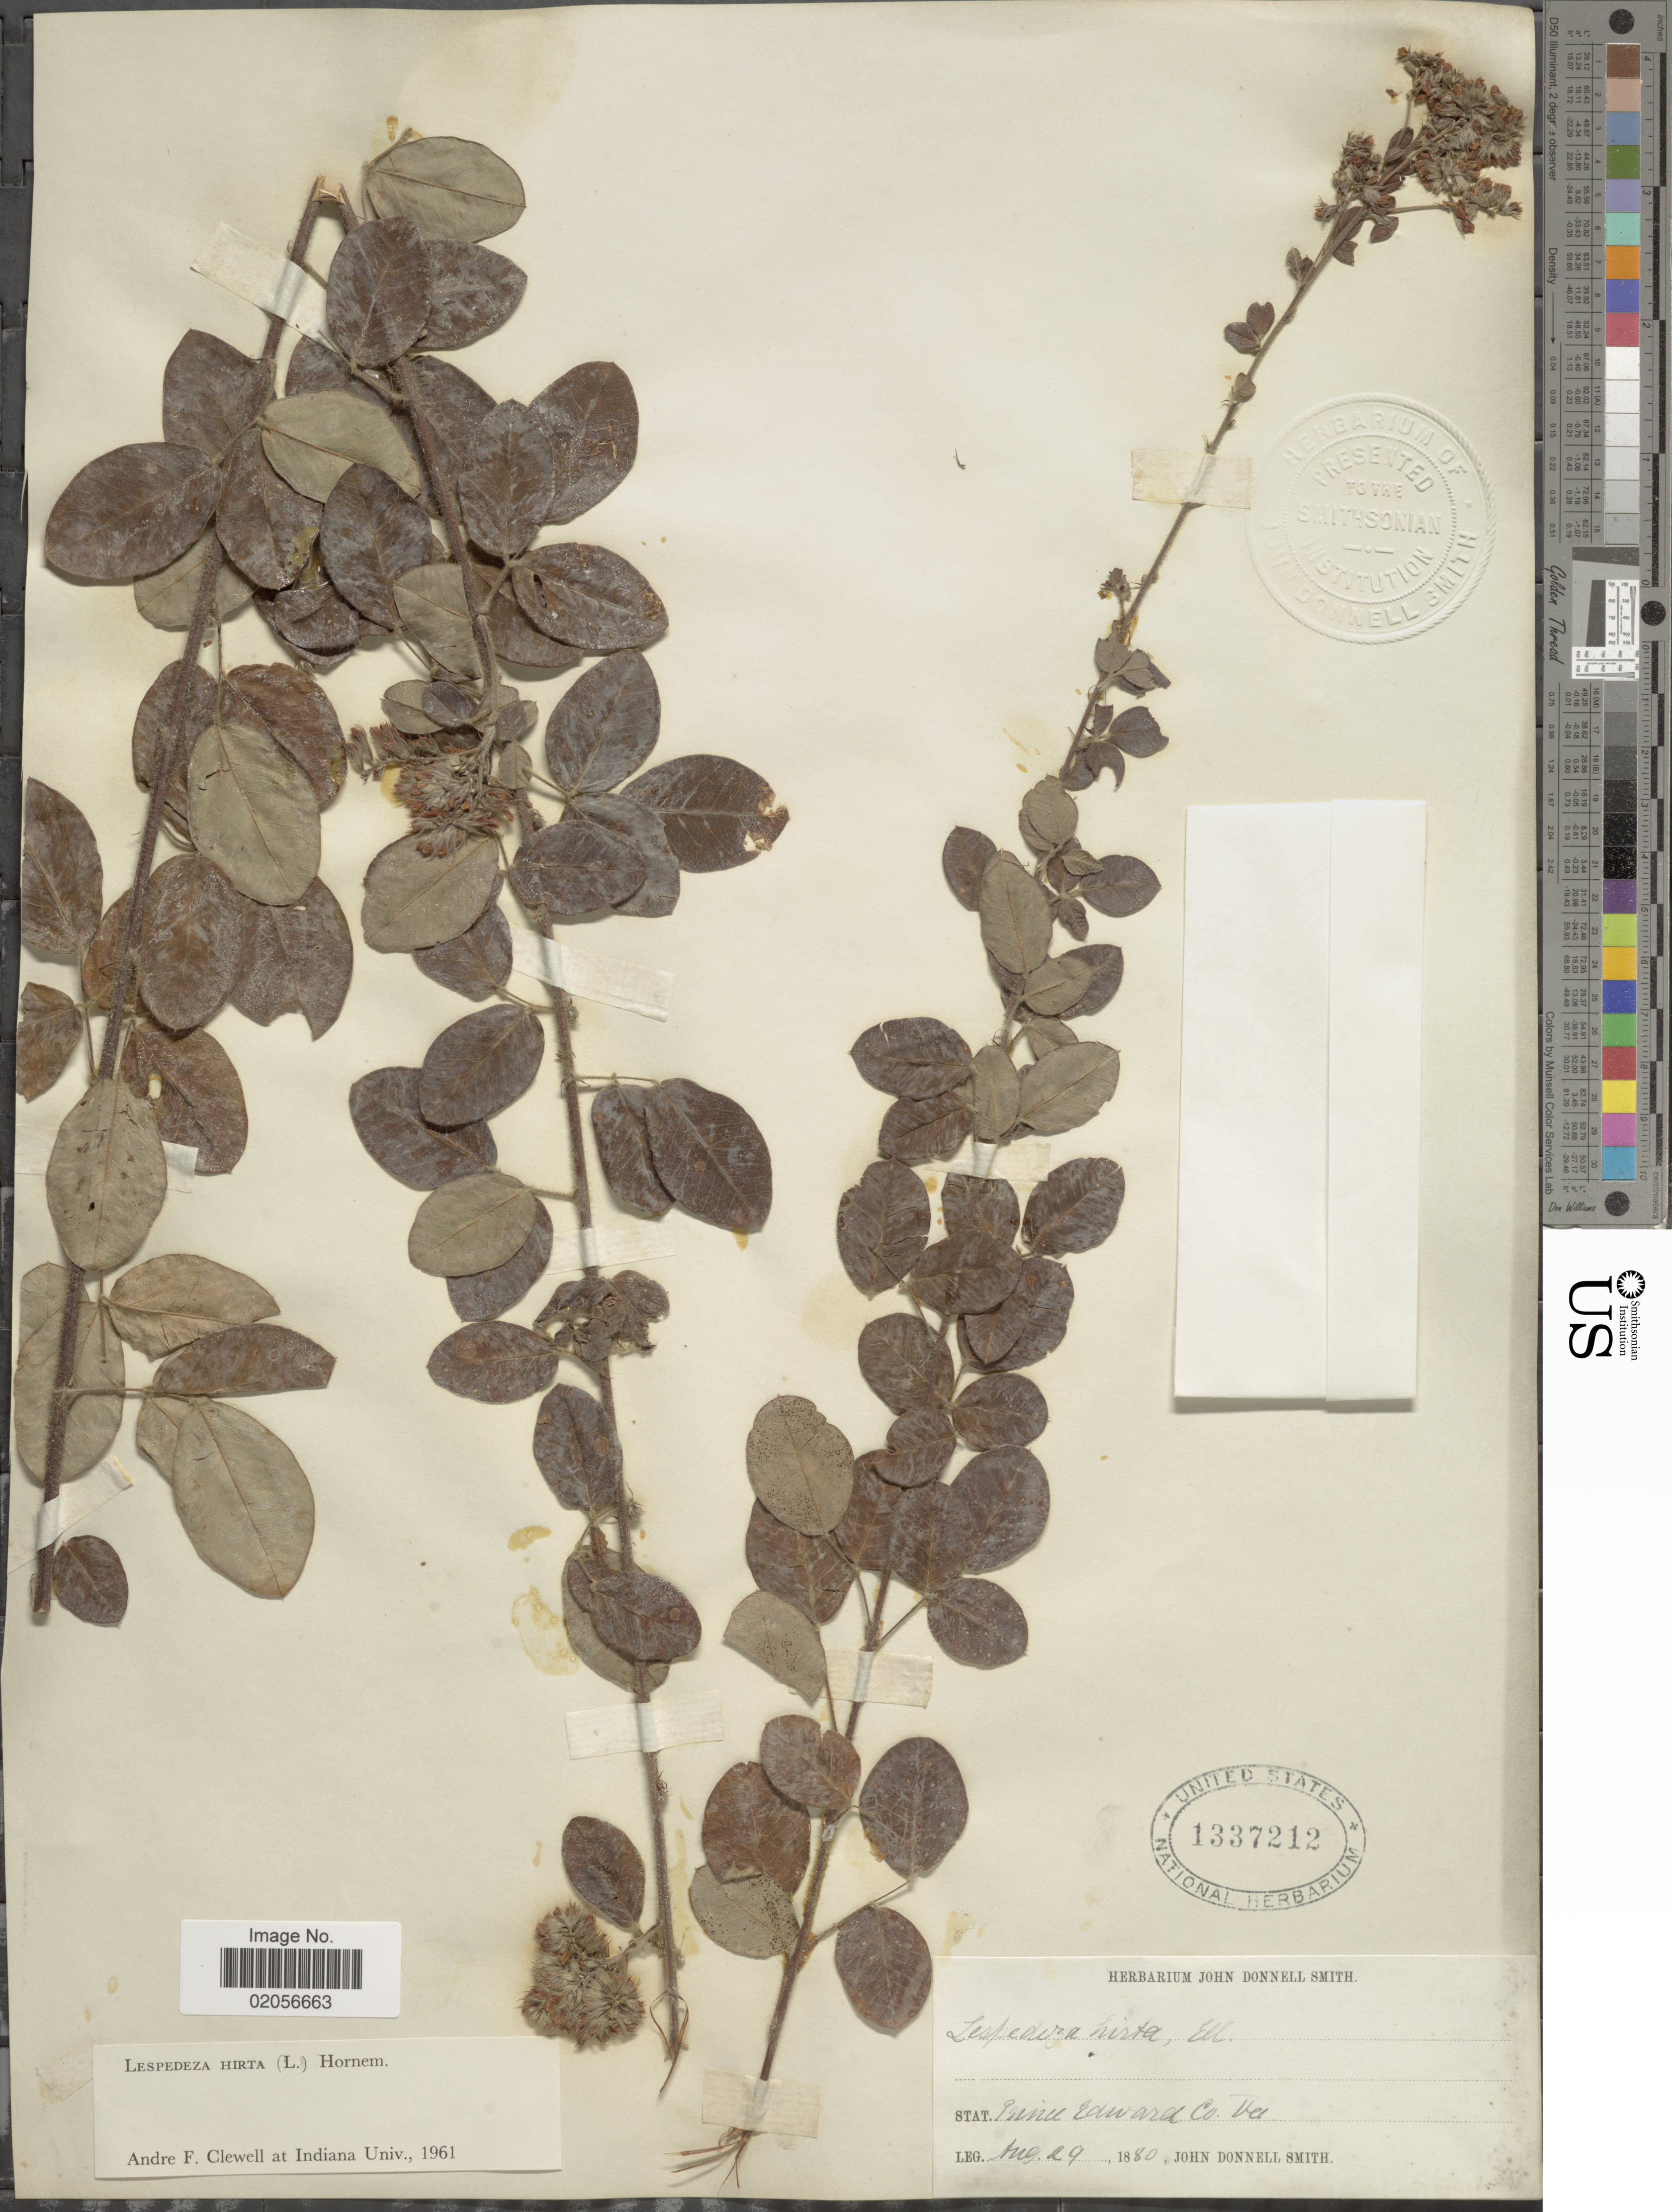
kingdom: Plantae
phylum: Tracheophyta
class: Magnoliopsida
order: Fabales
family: Fabaceae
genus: Lespedeza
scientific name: Lespedeza hirta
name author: (L.) Hornem.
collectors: J. Donnell Smith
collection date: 1880-08-29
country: United States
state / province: Virginia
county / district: Prince Edward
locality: Prince Edward Co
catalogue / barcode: US 1337212